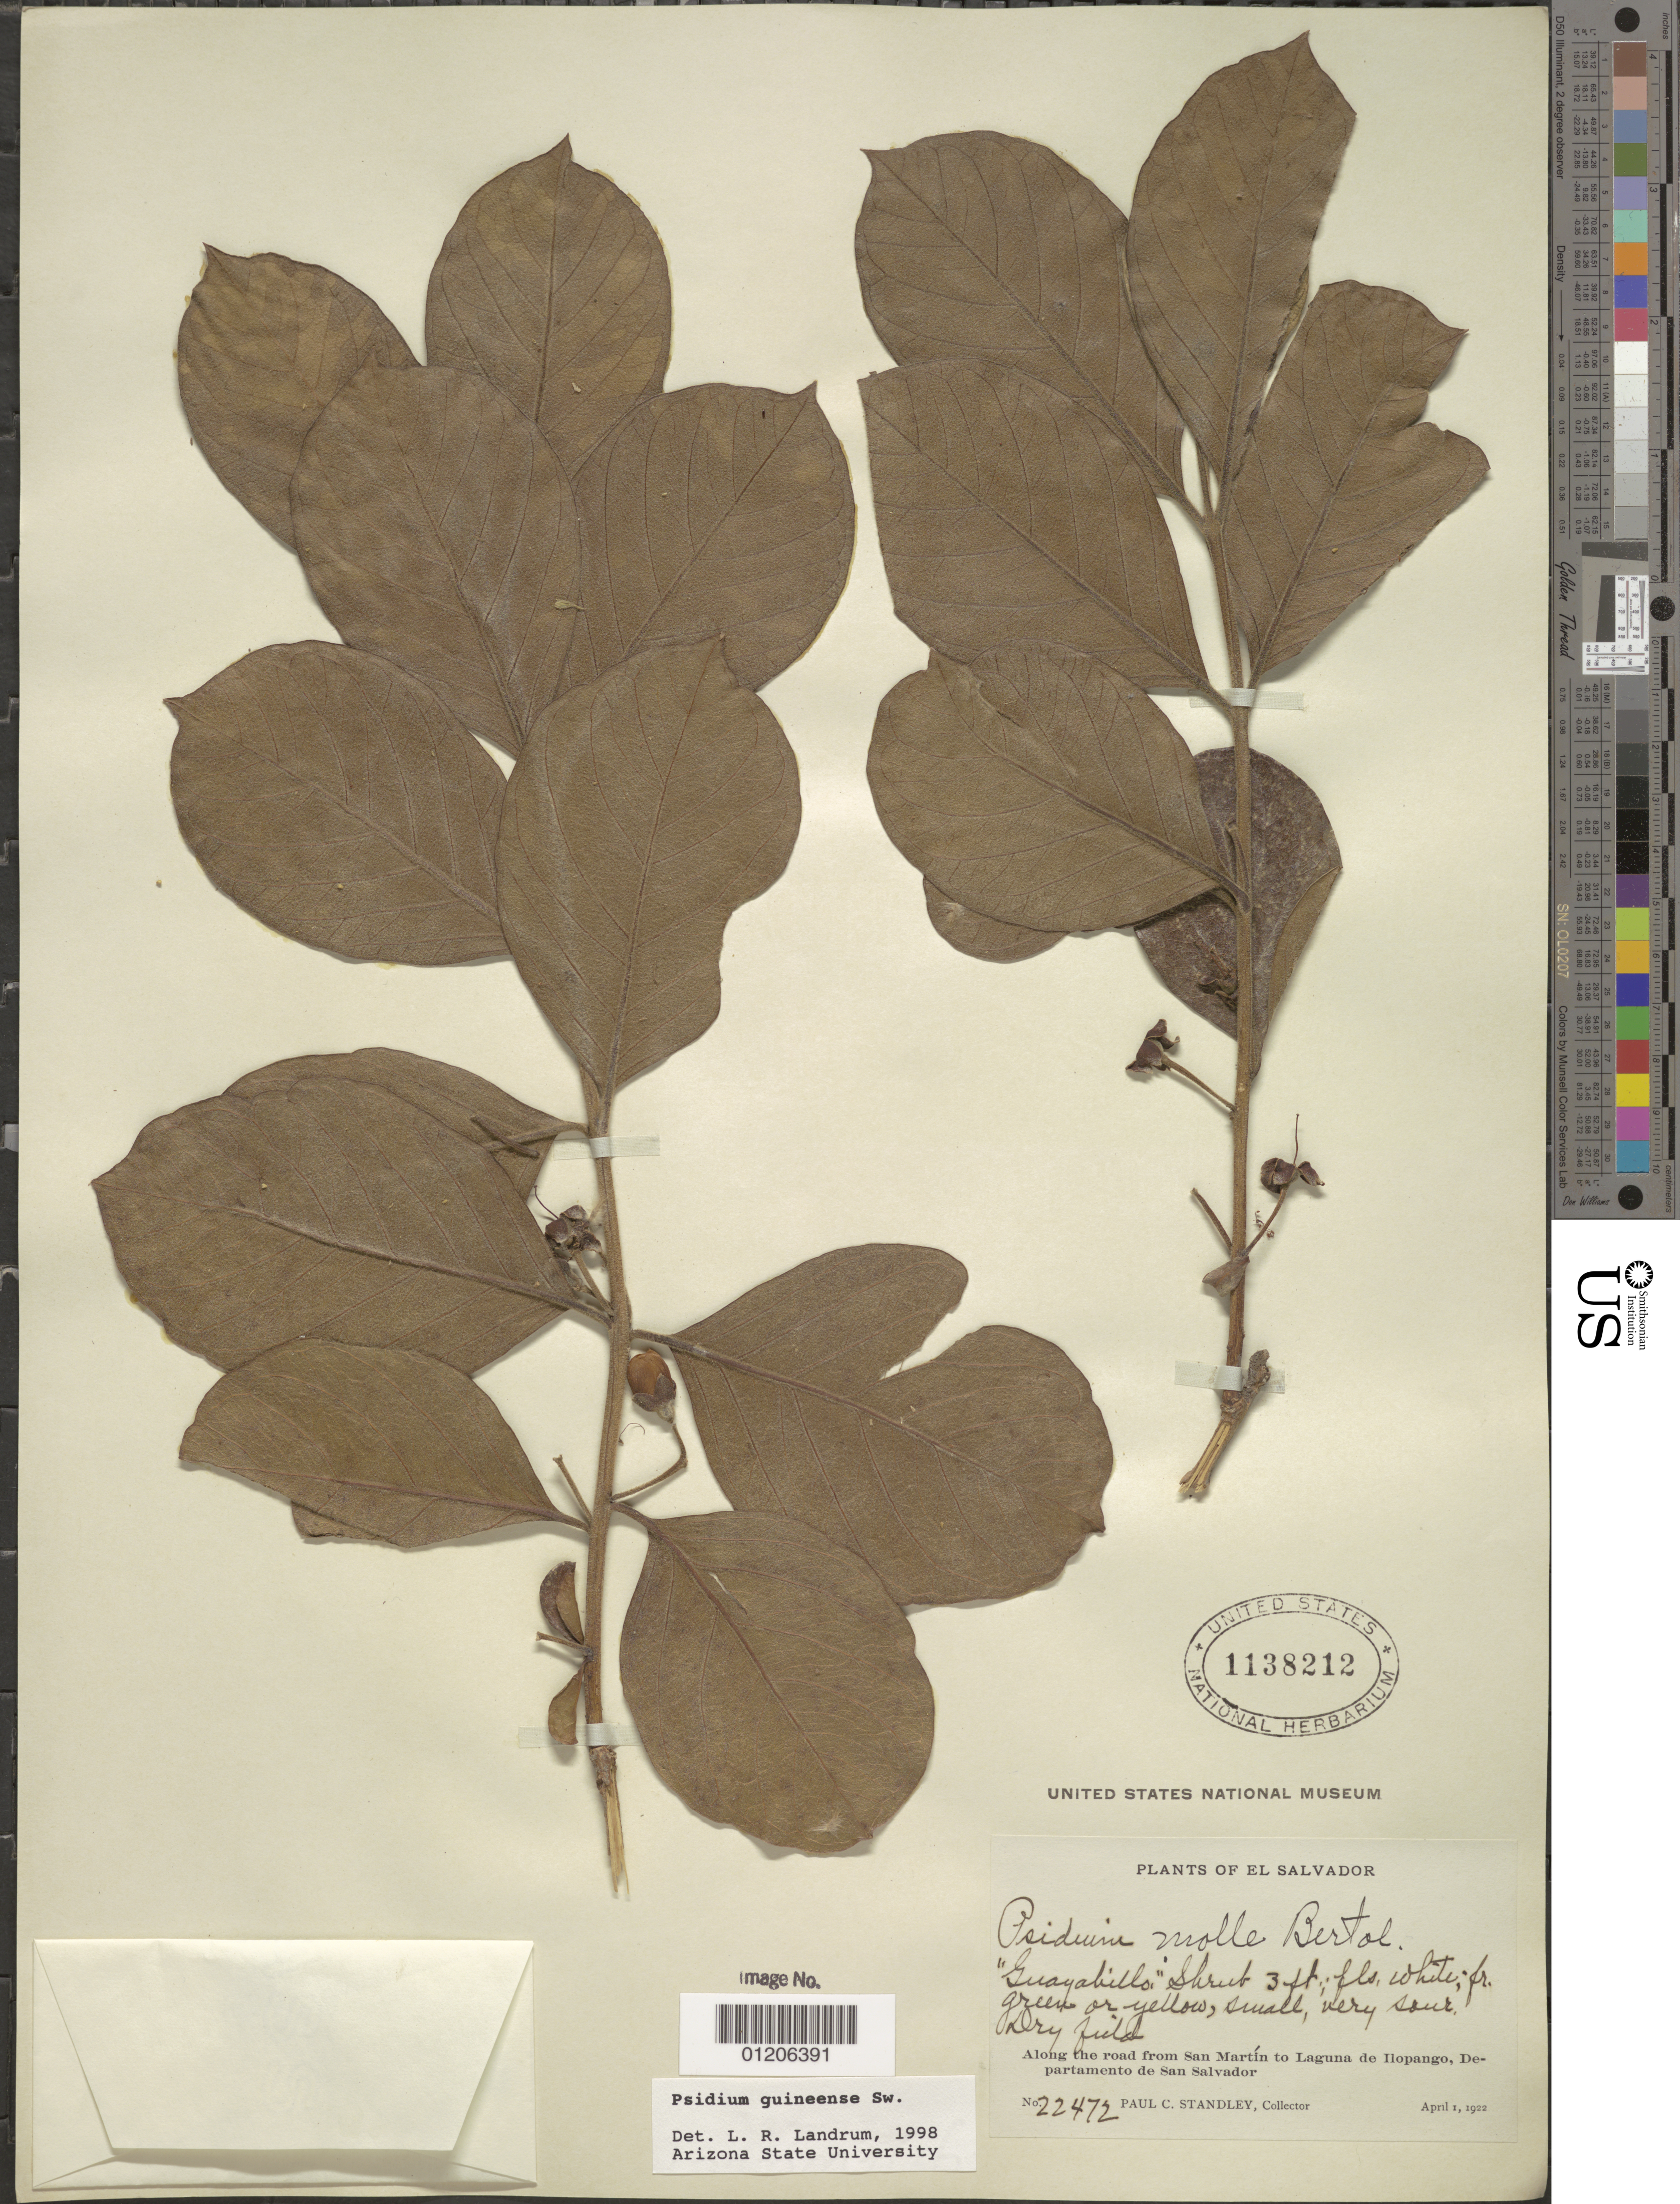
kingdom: Plantae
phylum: Tracheophyta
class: Magnoliopsida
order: Myrtales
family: Myrtaceae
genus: Psidium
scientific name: Psidium guineense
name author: Sw.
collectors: P. C. Standley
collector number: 22472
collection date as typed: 1 Apr 1922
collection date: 1922-04-01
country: El Salvador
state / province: San Salvador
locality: along the road from San Martín to Laguna de Ilopango, Departamento of San Slavador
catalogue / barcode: US 1138212